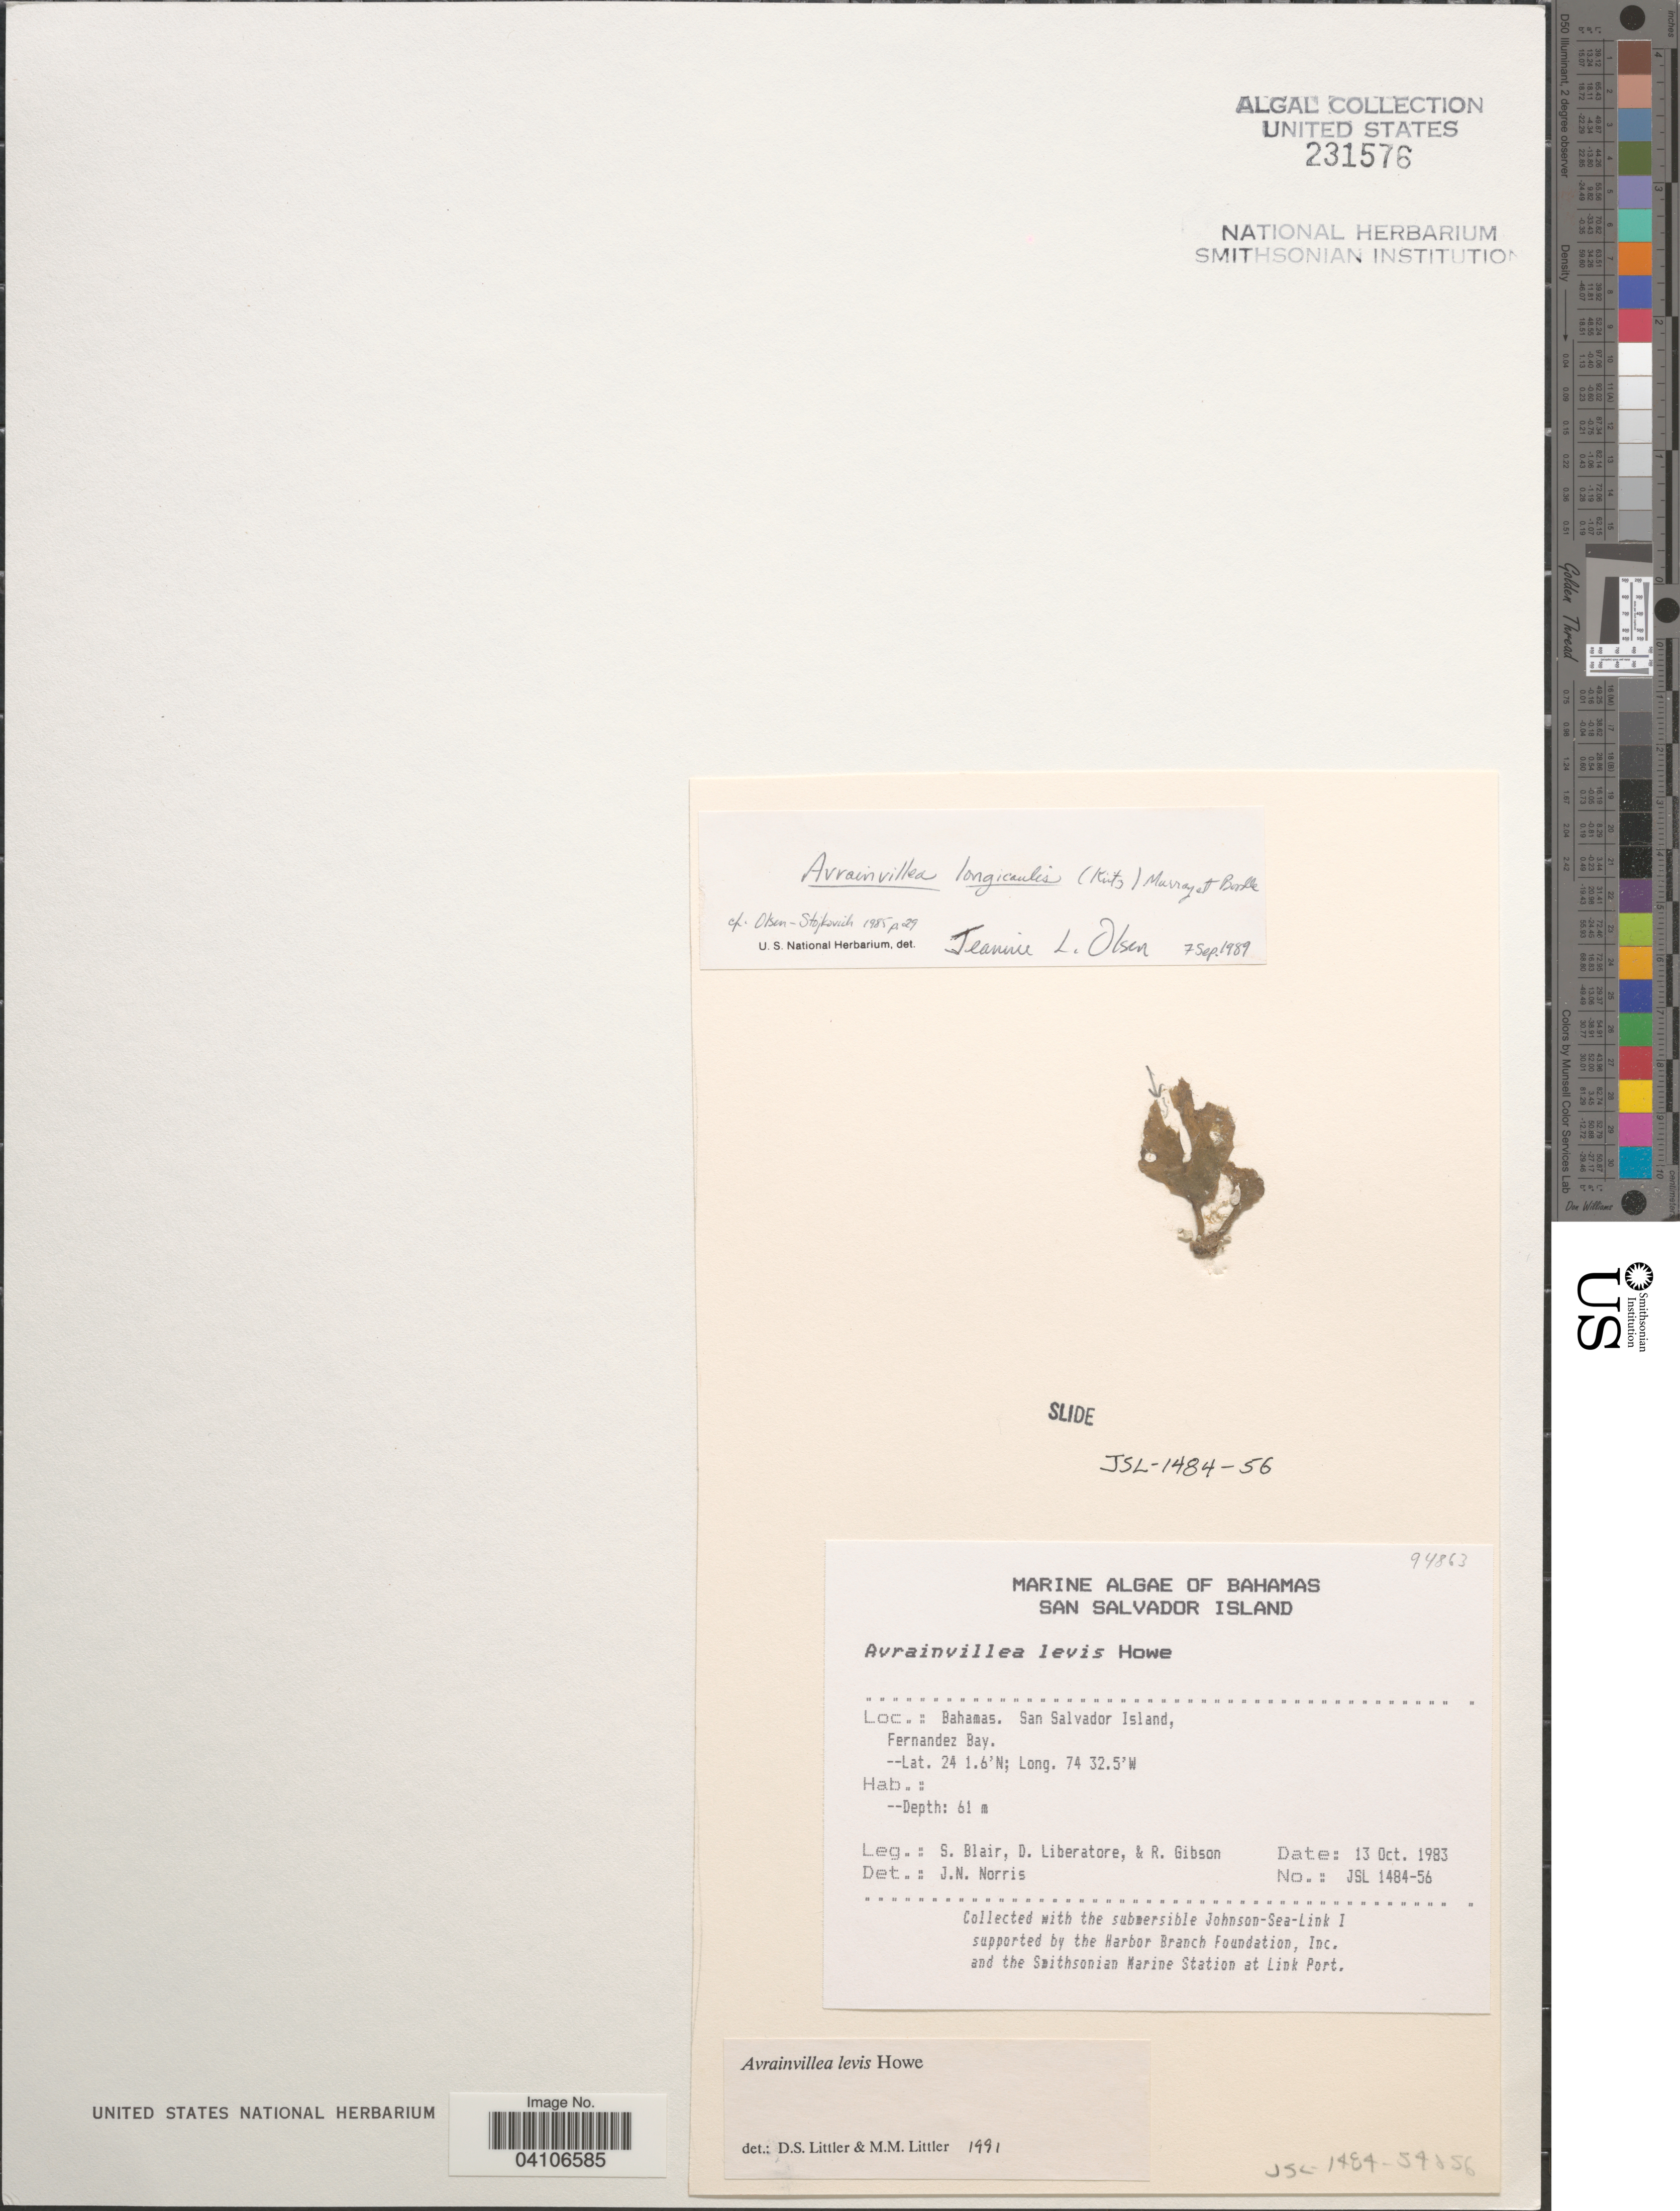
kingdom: Plantae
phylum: Chlorophyta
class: Ulvophyceae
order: Bryopsidales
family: Dichotomosiphonaceae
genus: Avrainvillea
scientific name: Avrainvillea longicaulis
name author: (Kütz.) G. Murray & Boodle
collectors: S. M. Blair, D. Liberatore & R. Gibson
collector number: JSL 1484-56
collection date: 1983-10-13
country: Bahamas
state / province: San Salvador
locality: San Salvador Island, Fernandez Bay.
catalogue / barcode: US 231576